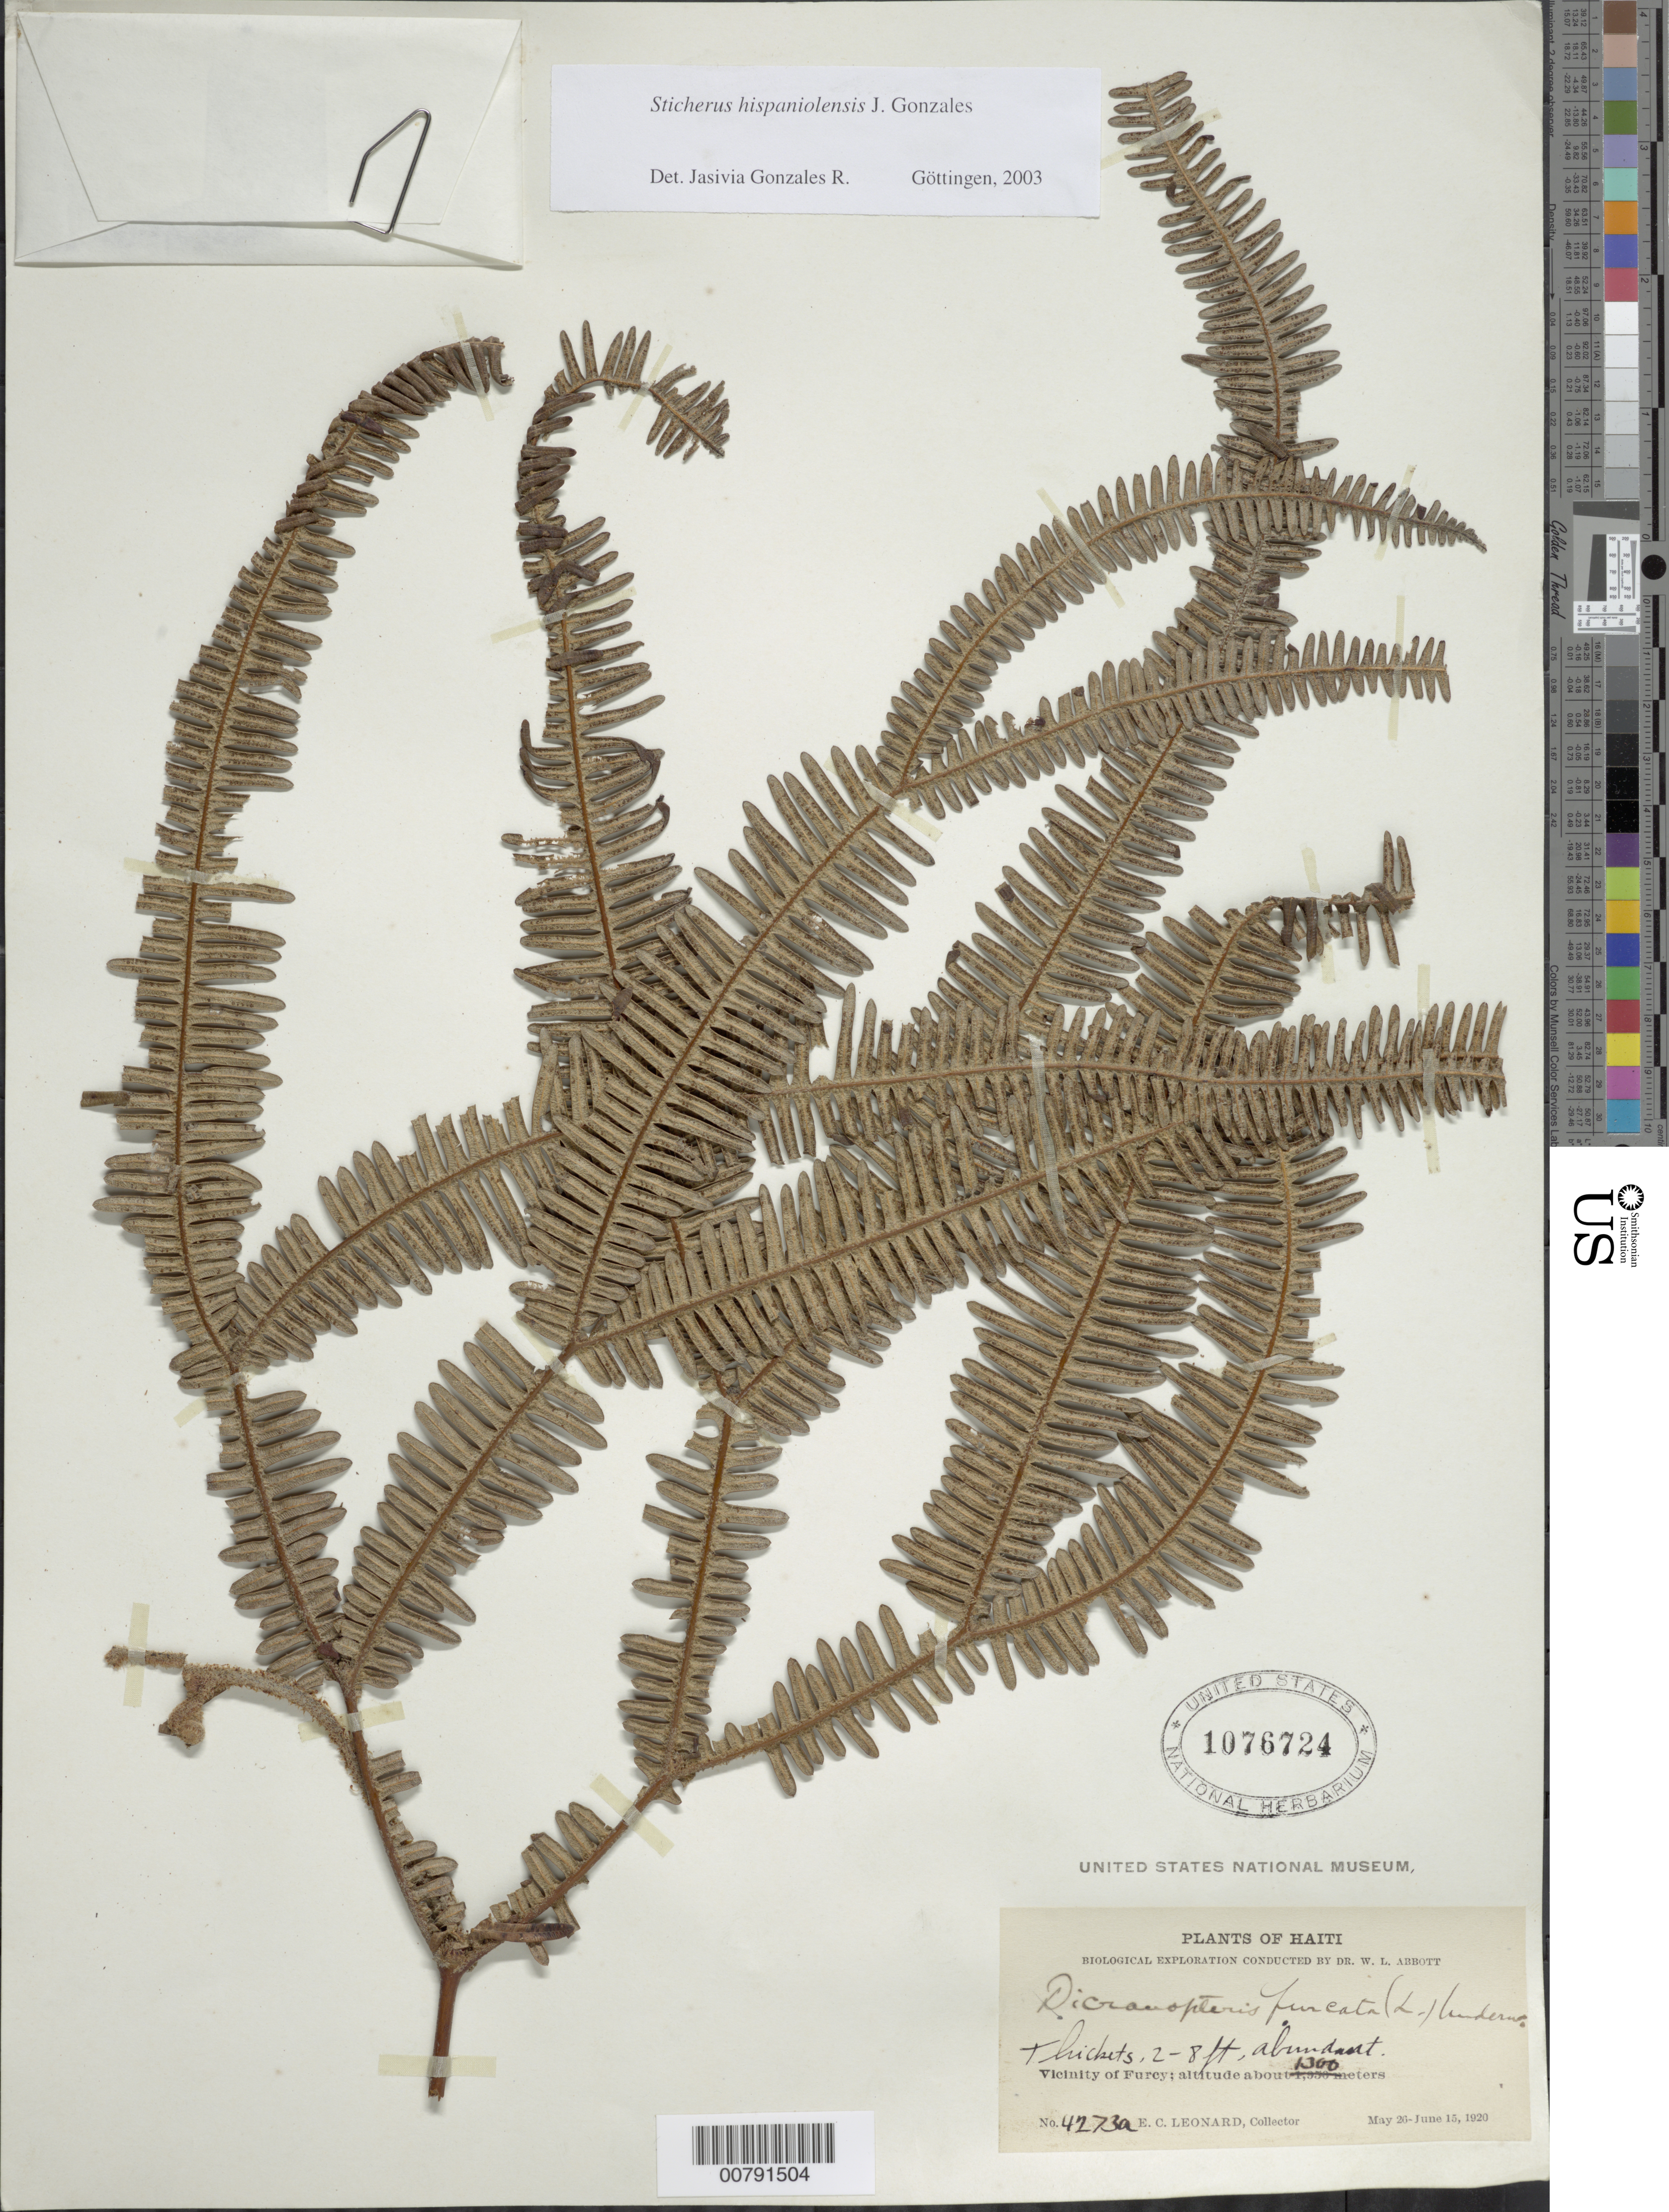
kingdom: Plantae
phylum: Tracheophyta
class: Polypodiopsida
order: Gleicheniales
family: Gleicheniaceae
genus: Sticherus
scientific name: Sticherus hispaniolensis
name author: J. Gonzales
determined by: Gonzales R., J.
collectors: E. C. Leonard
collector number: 4273a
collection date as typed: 26 May 1920 15 Jun 1920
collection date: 1920-05-26/1920-06-15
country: Haiti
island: Hispaniola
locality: Furcy vicinity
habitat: Thickets, 2-8 feet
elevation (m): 1300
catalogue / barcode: US 1076724